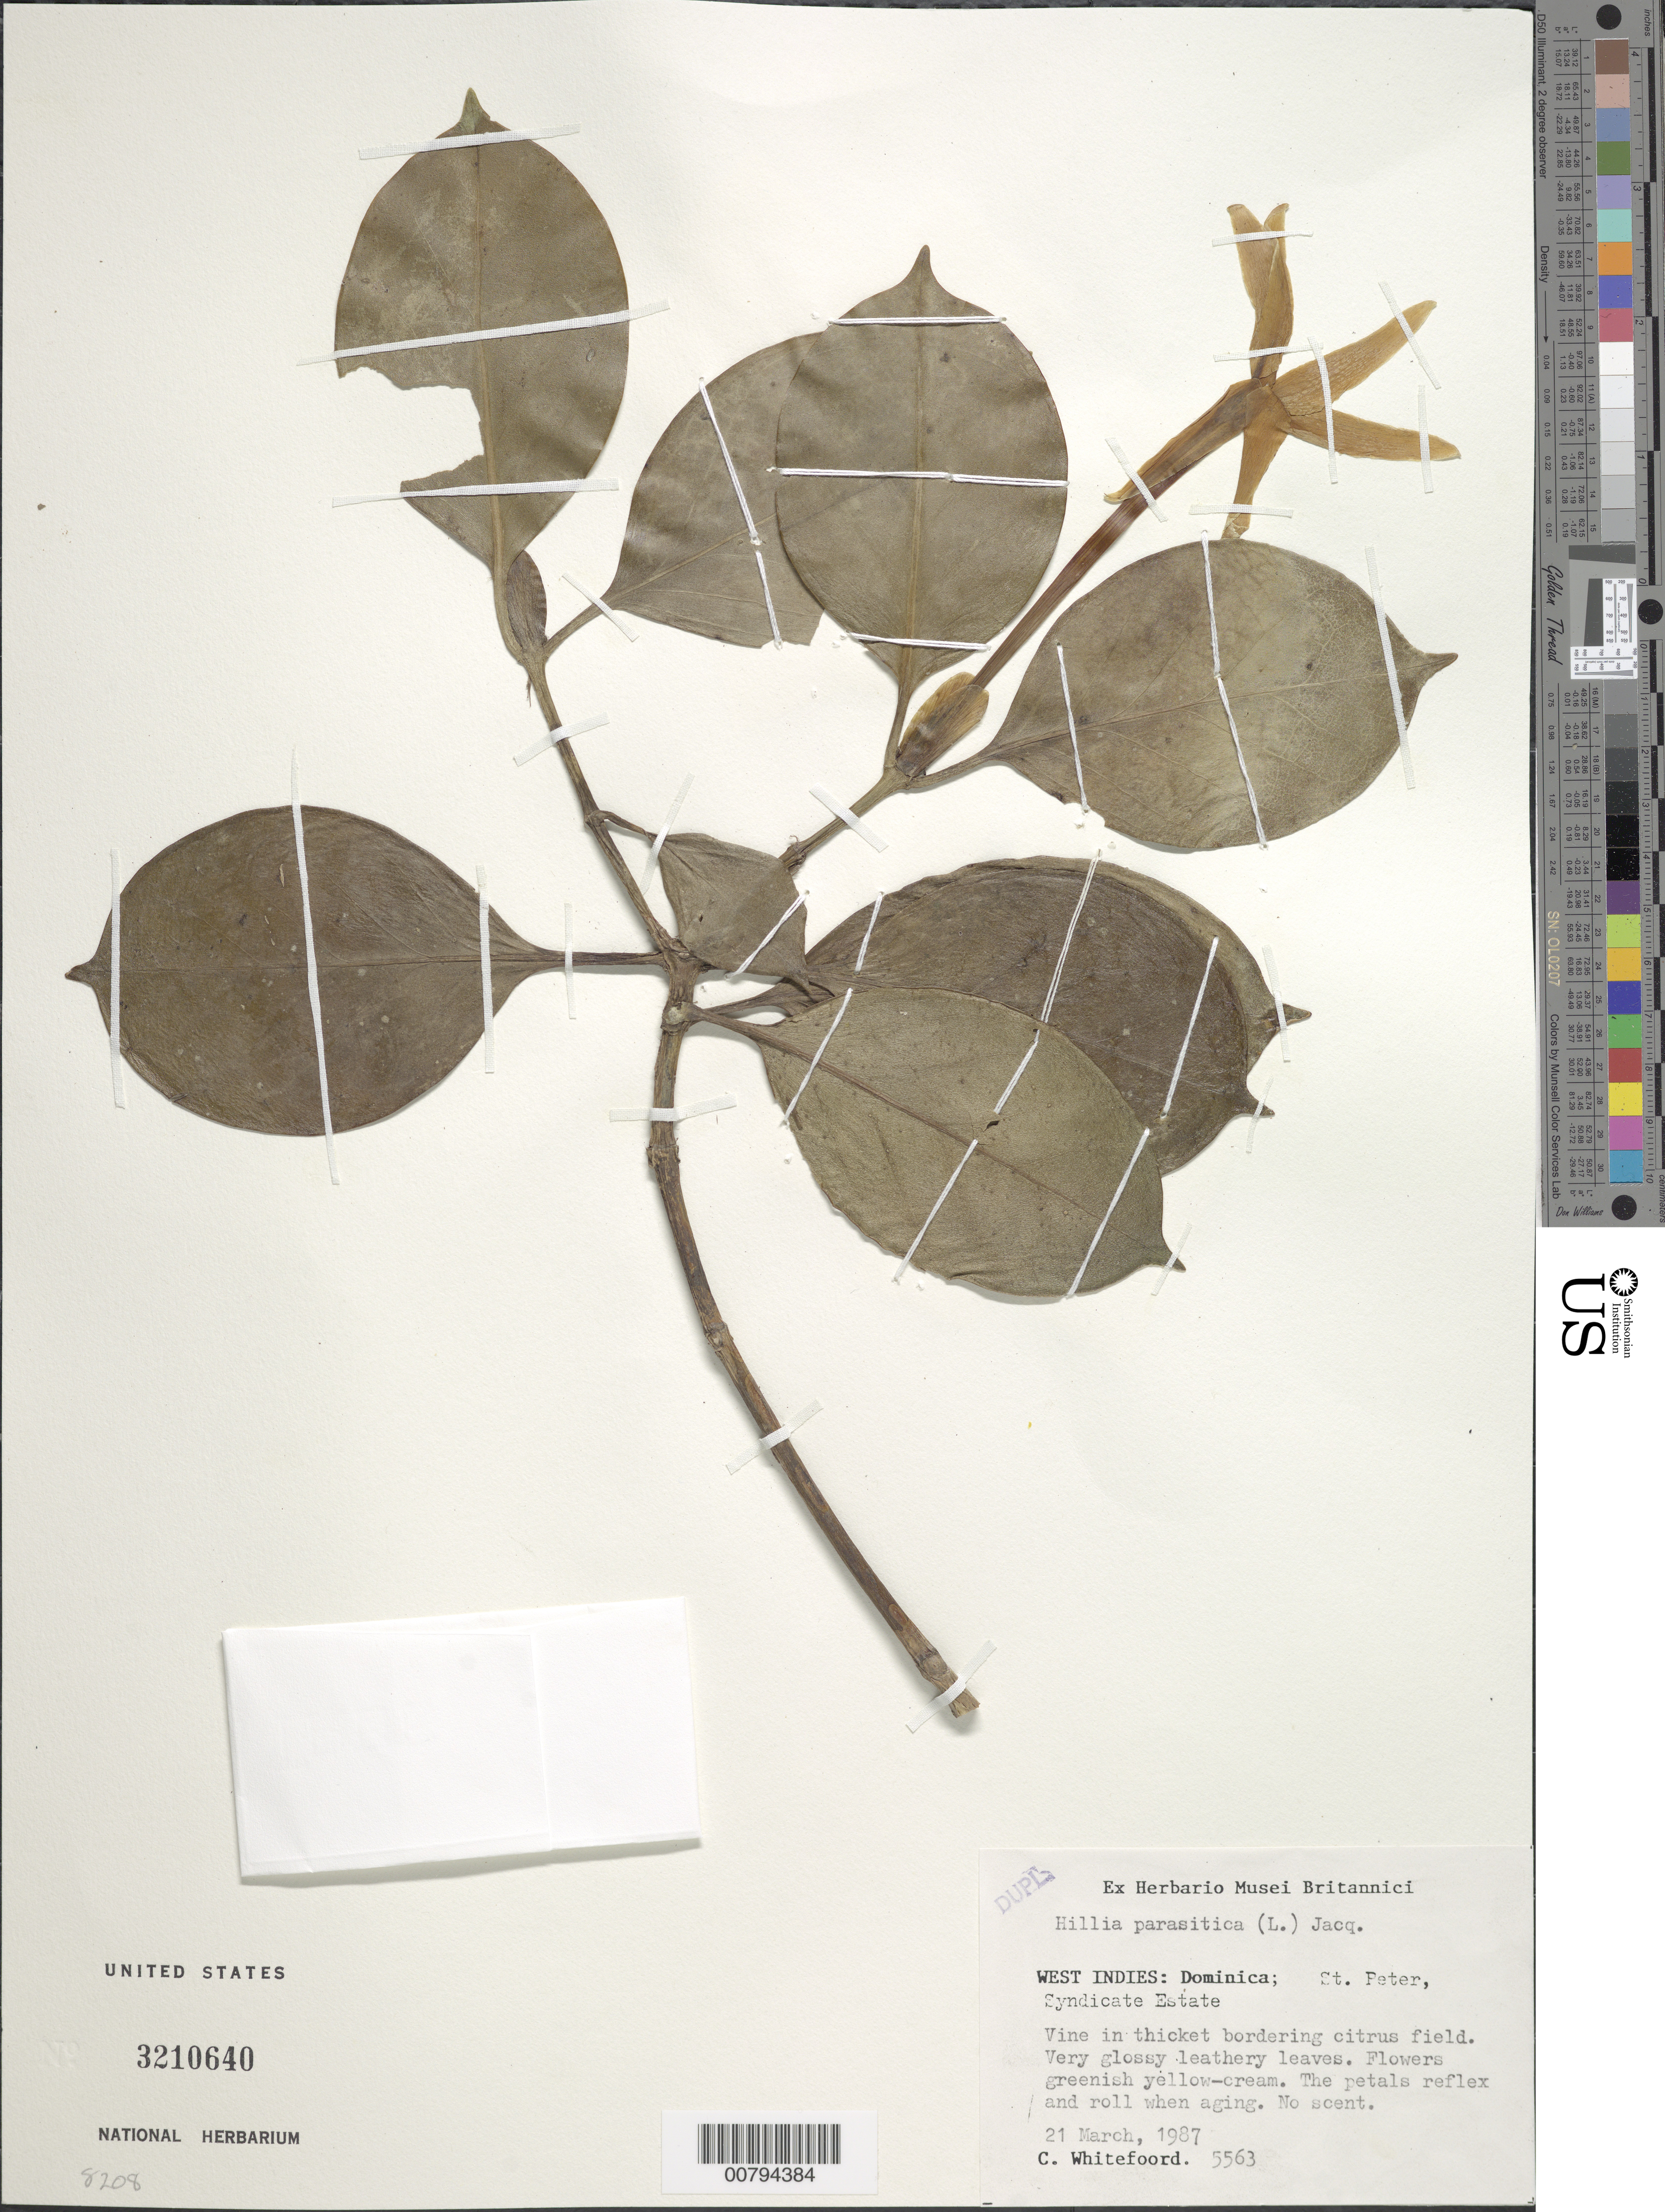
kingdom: Plantae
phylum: Tracheophyta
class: Magnoliopsida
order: Gentianales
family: Rubiaceae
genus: Hillia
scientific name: Hillia parasitica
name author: Jacq.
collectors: C. Whitefoord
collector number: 5563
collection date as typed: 21 Mar 1987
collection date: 1987-03-21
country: Dominica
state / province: St. Peter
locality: Syndicate Estate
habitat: Thicket bordering citrus field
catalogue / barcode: US 3210640